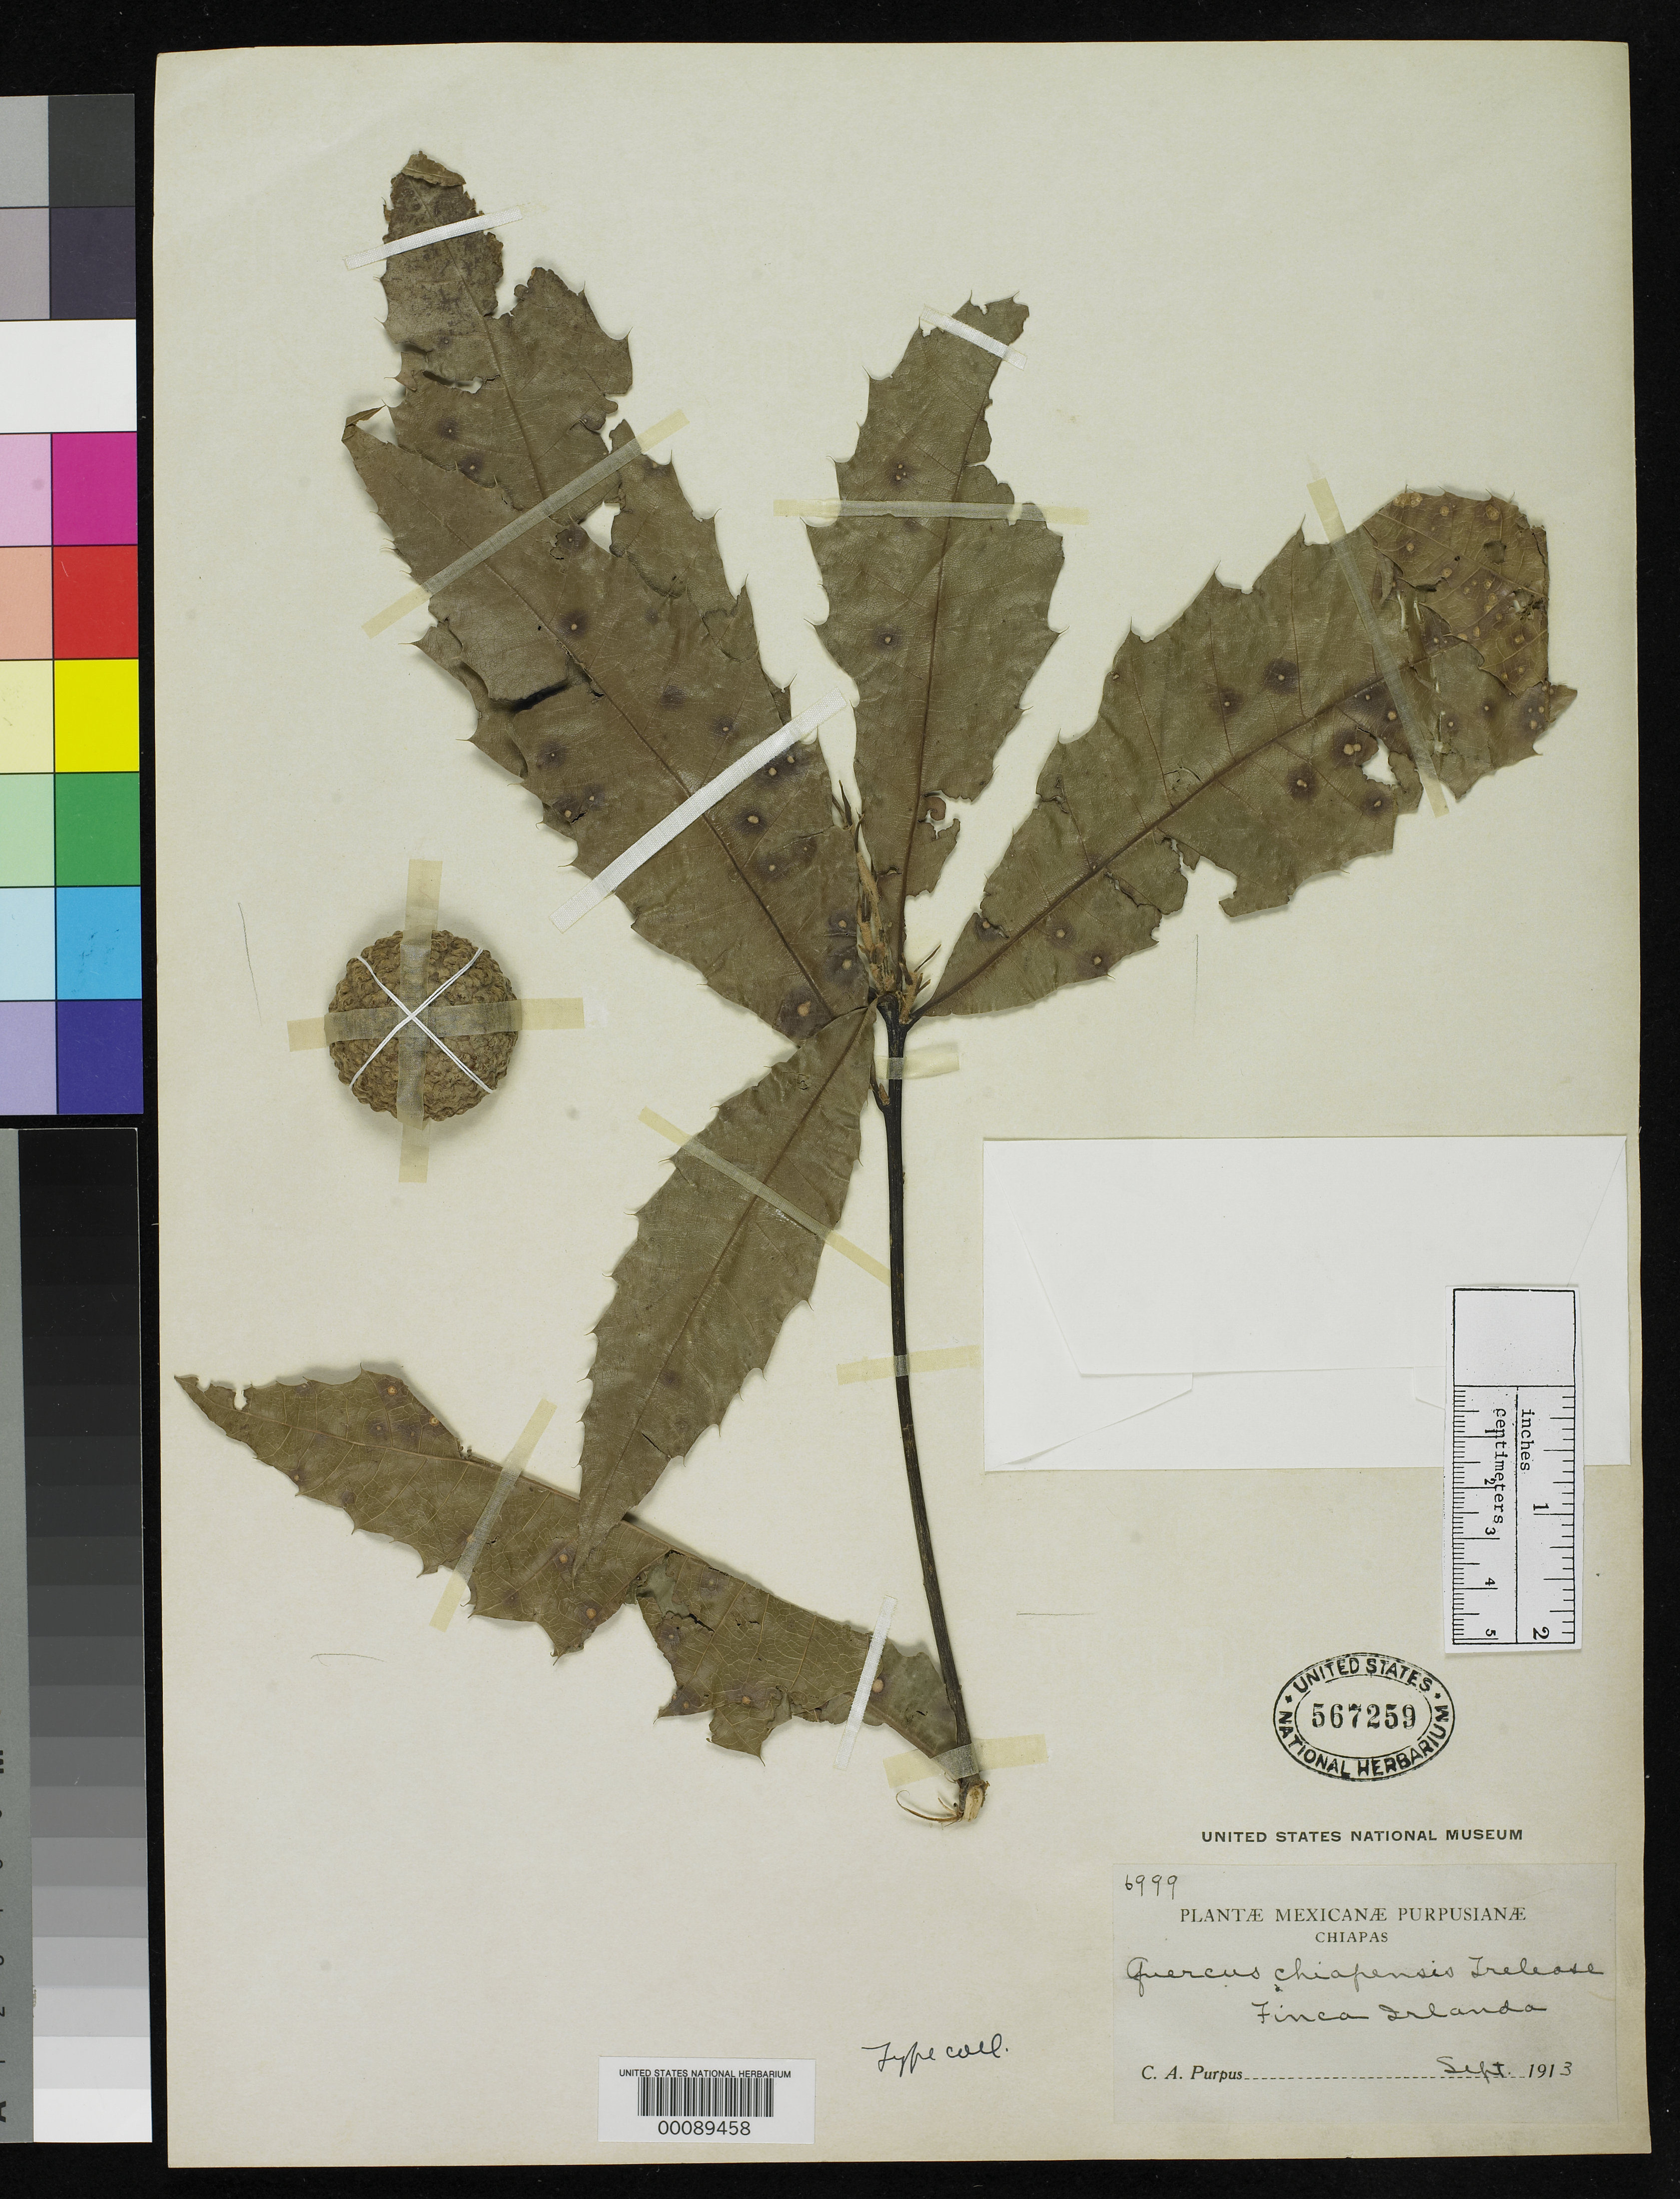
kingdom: Plantae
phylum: Tracheophyta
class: Magnoliopsida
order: Fagales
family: Fagaceae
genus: Quercus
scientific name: Quercus chiapensis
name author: Trel.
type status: Type Collection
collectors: C. A. Purpus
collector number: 6999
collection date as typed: Sep 1913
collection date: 1913-09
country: Mexico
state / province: Chiapas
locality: Finca Irlanda.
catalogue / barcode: US 567259